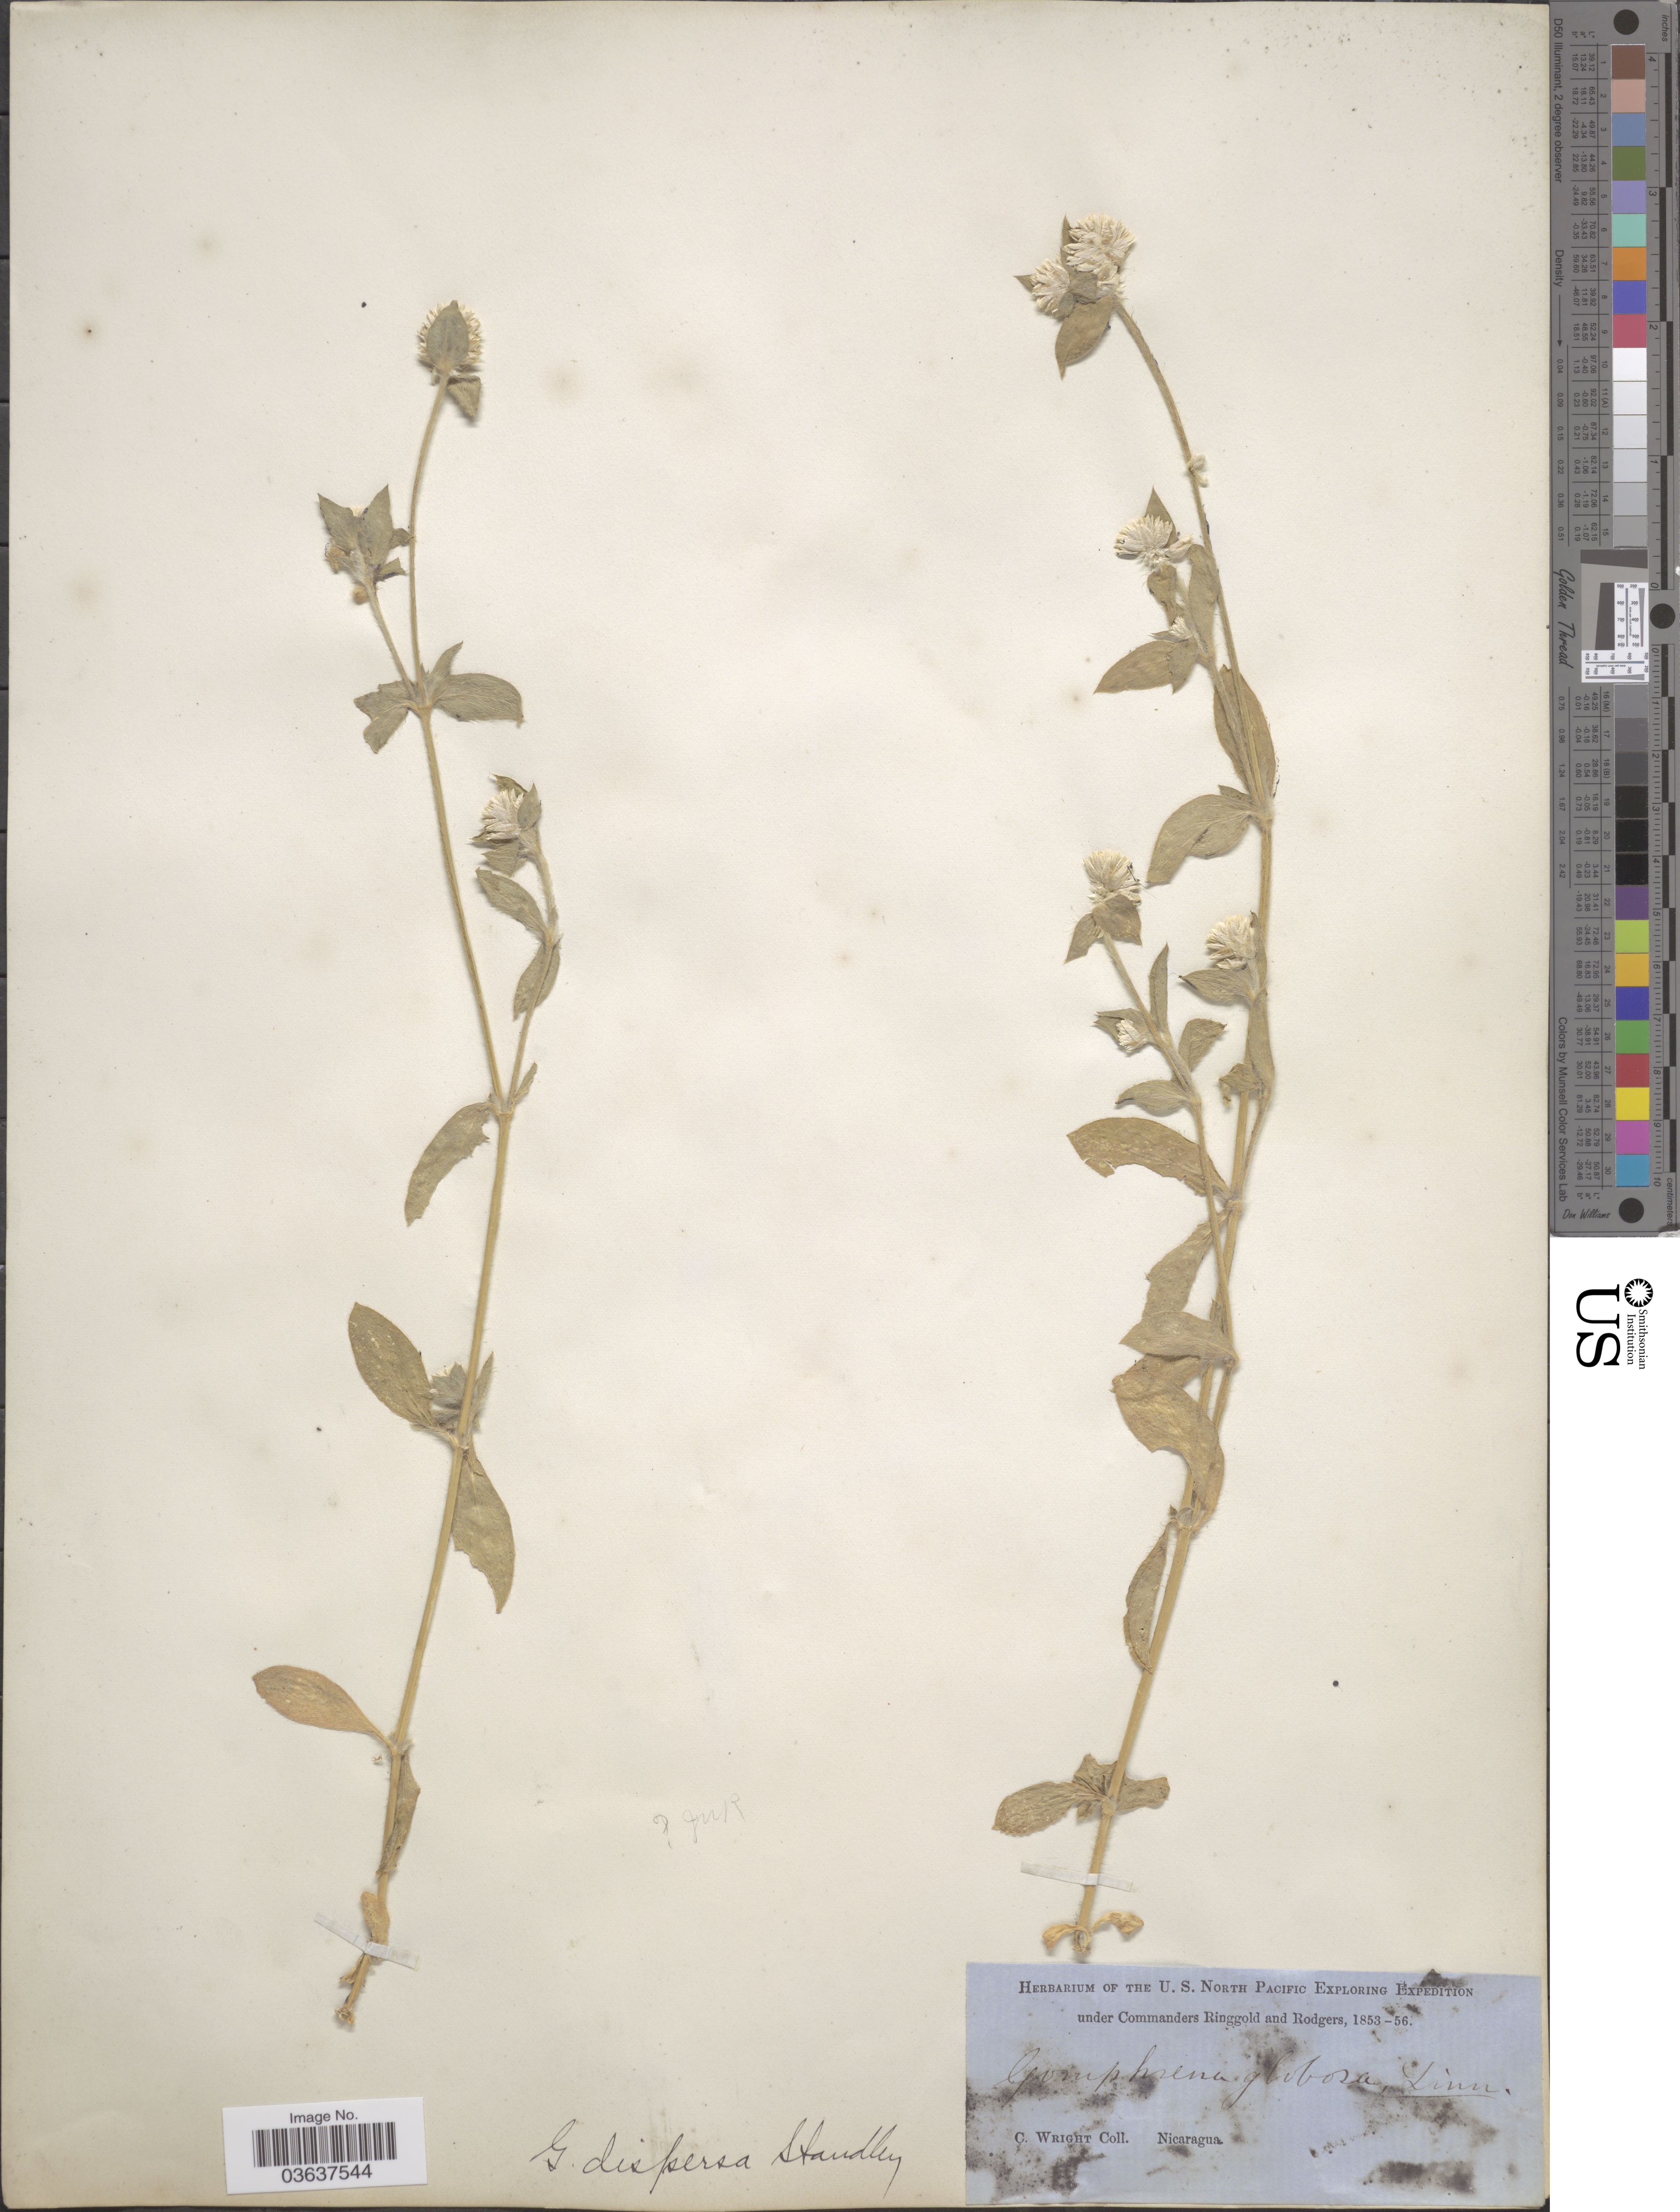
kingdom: Plantae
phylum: Tracheophyta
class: Magnoliopsida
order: Caryophyllales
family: Amaranthaceae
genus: Gomphrena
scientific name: Gomphrena dispersa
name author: Standl.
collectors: C. Wright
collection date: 1853/1856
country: Nicaragua